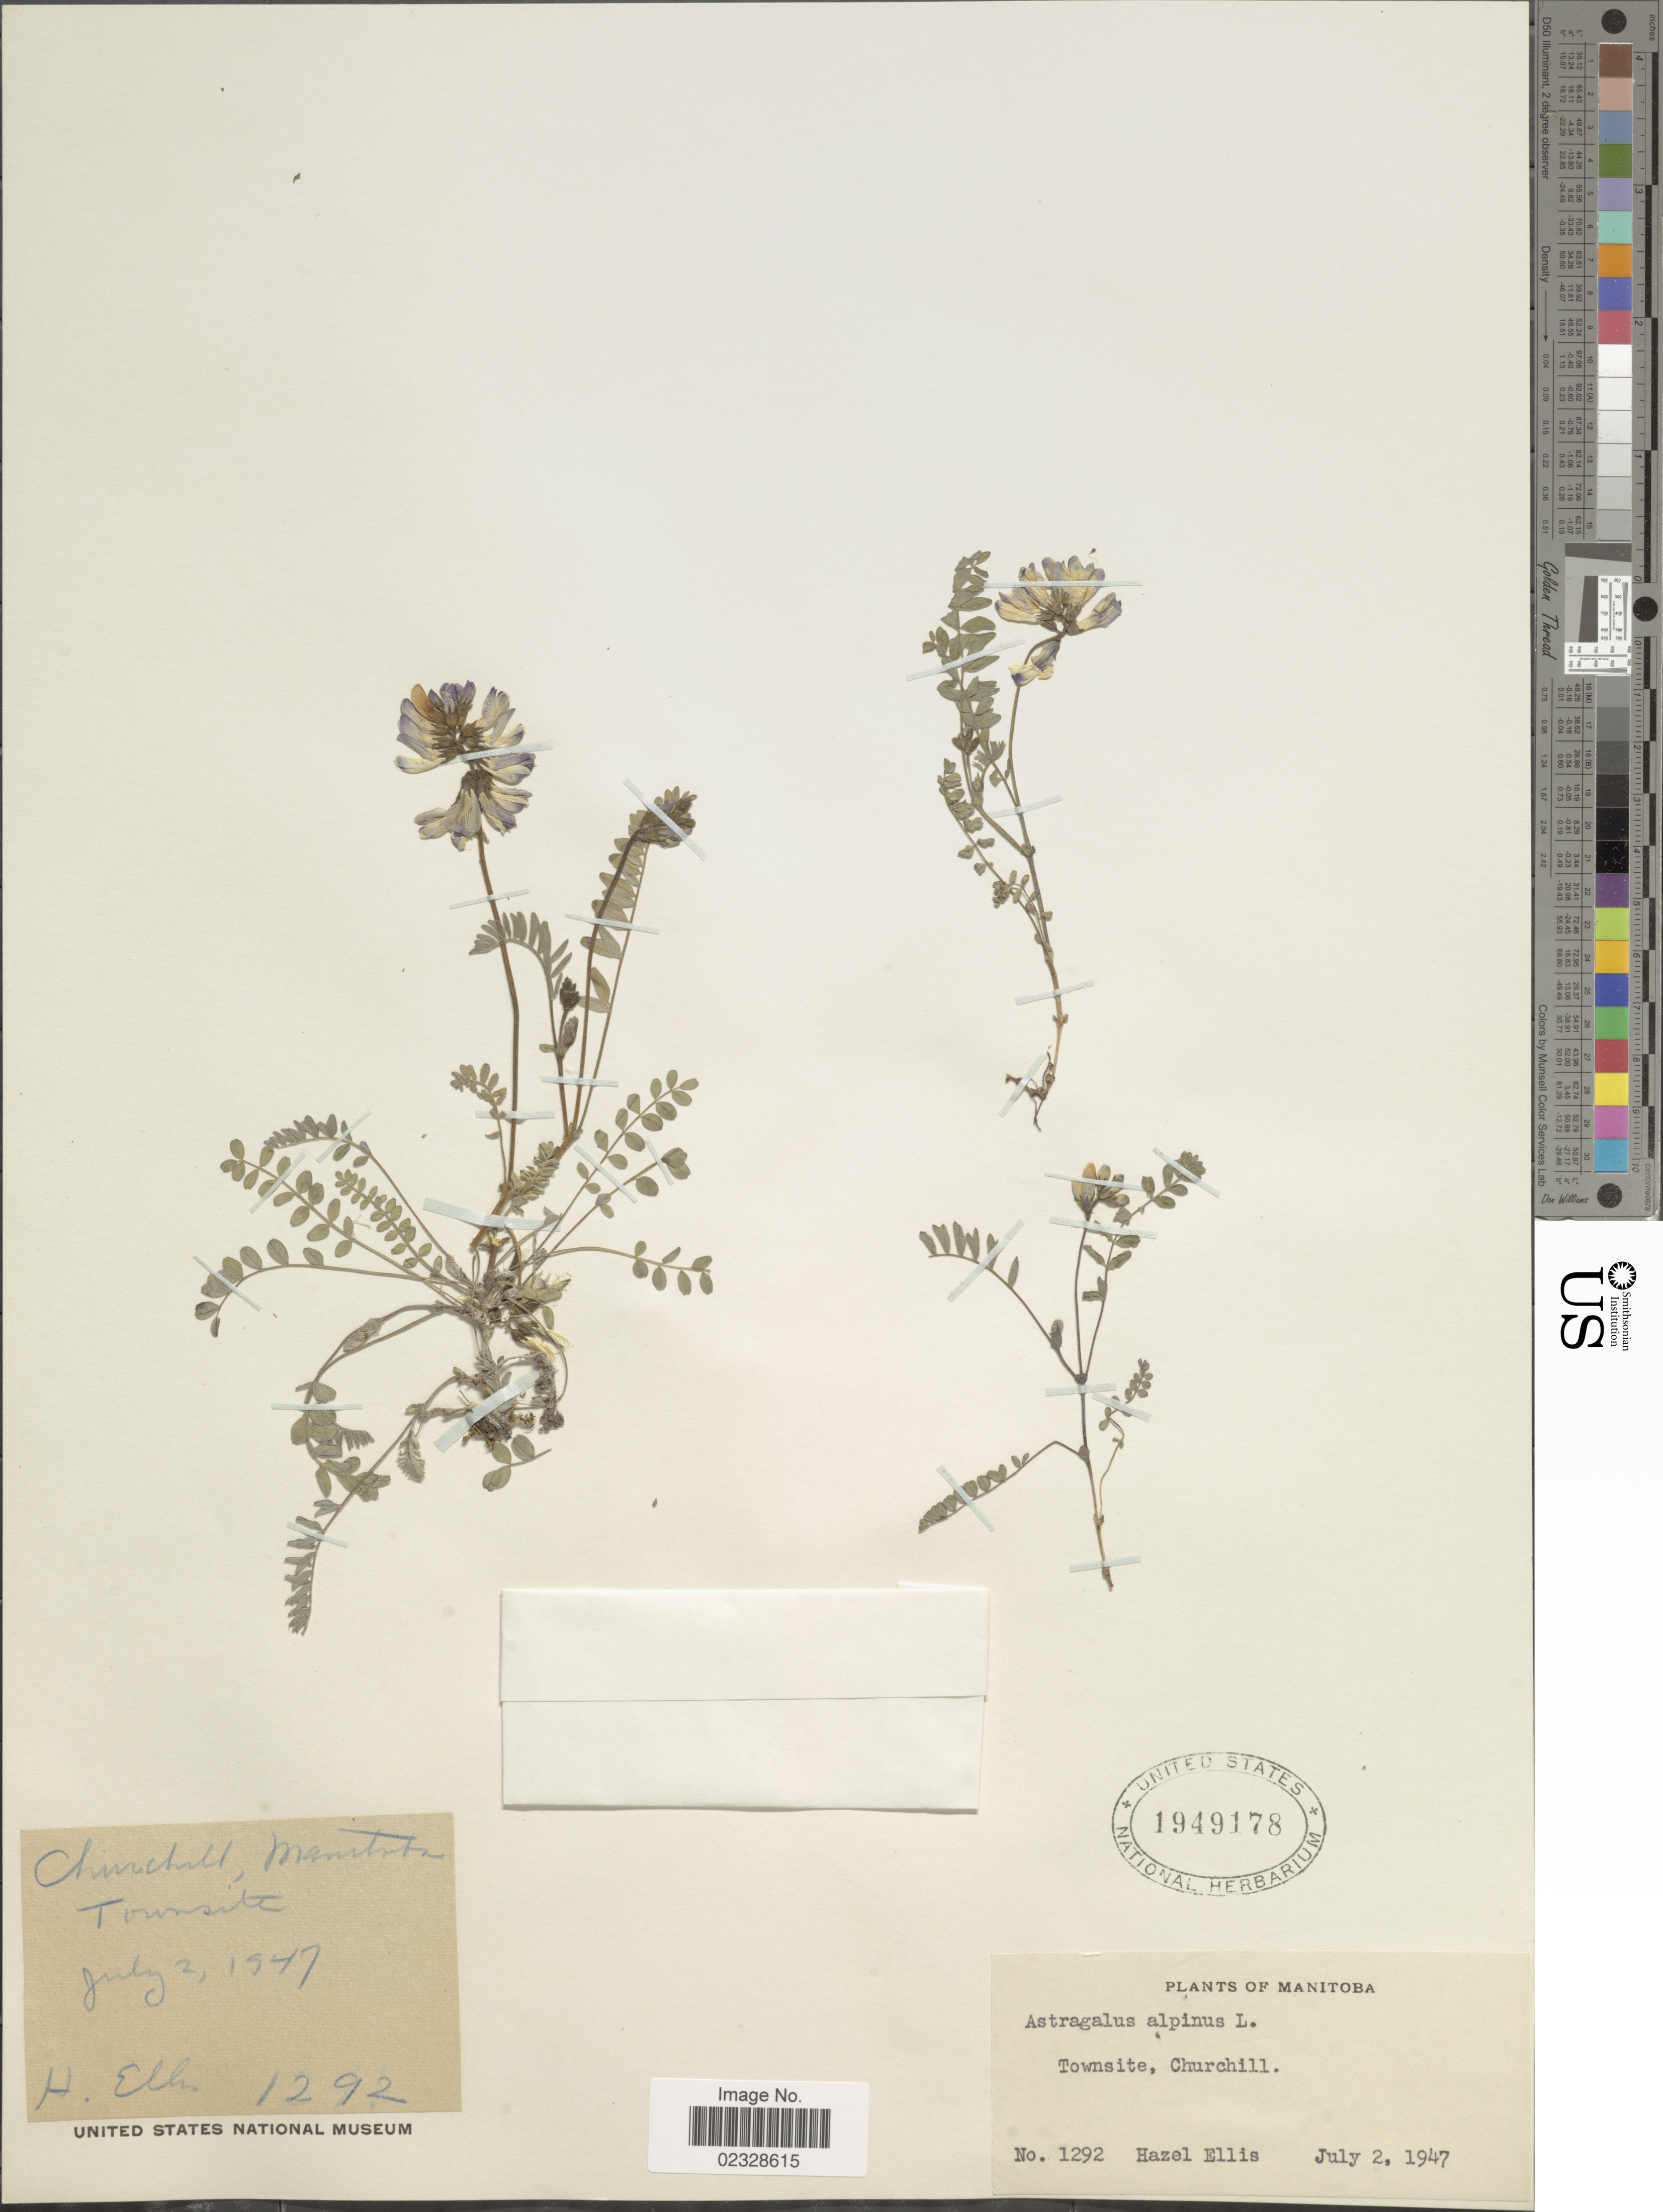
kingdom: Plantae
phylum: Tracheophyta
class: Magnoliopsida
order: Fabales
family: Fabaceae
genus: Astragalus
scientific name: Astragalus alpinus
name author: L.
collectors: H. Ellis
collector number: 1292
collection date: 1947-07-02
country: Canada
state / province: Manitoba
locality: Townsite, Churchill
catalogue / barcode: US 1949178